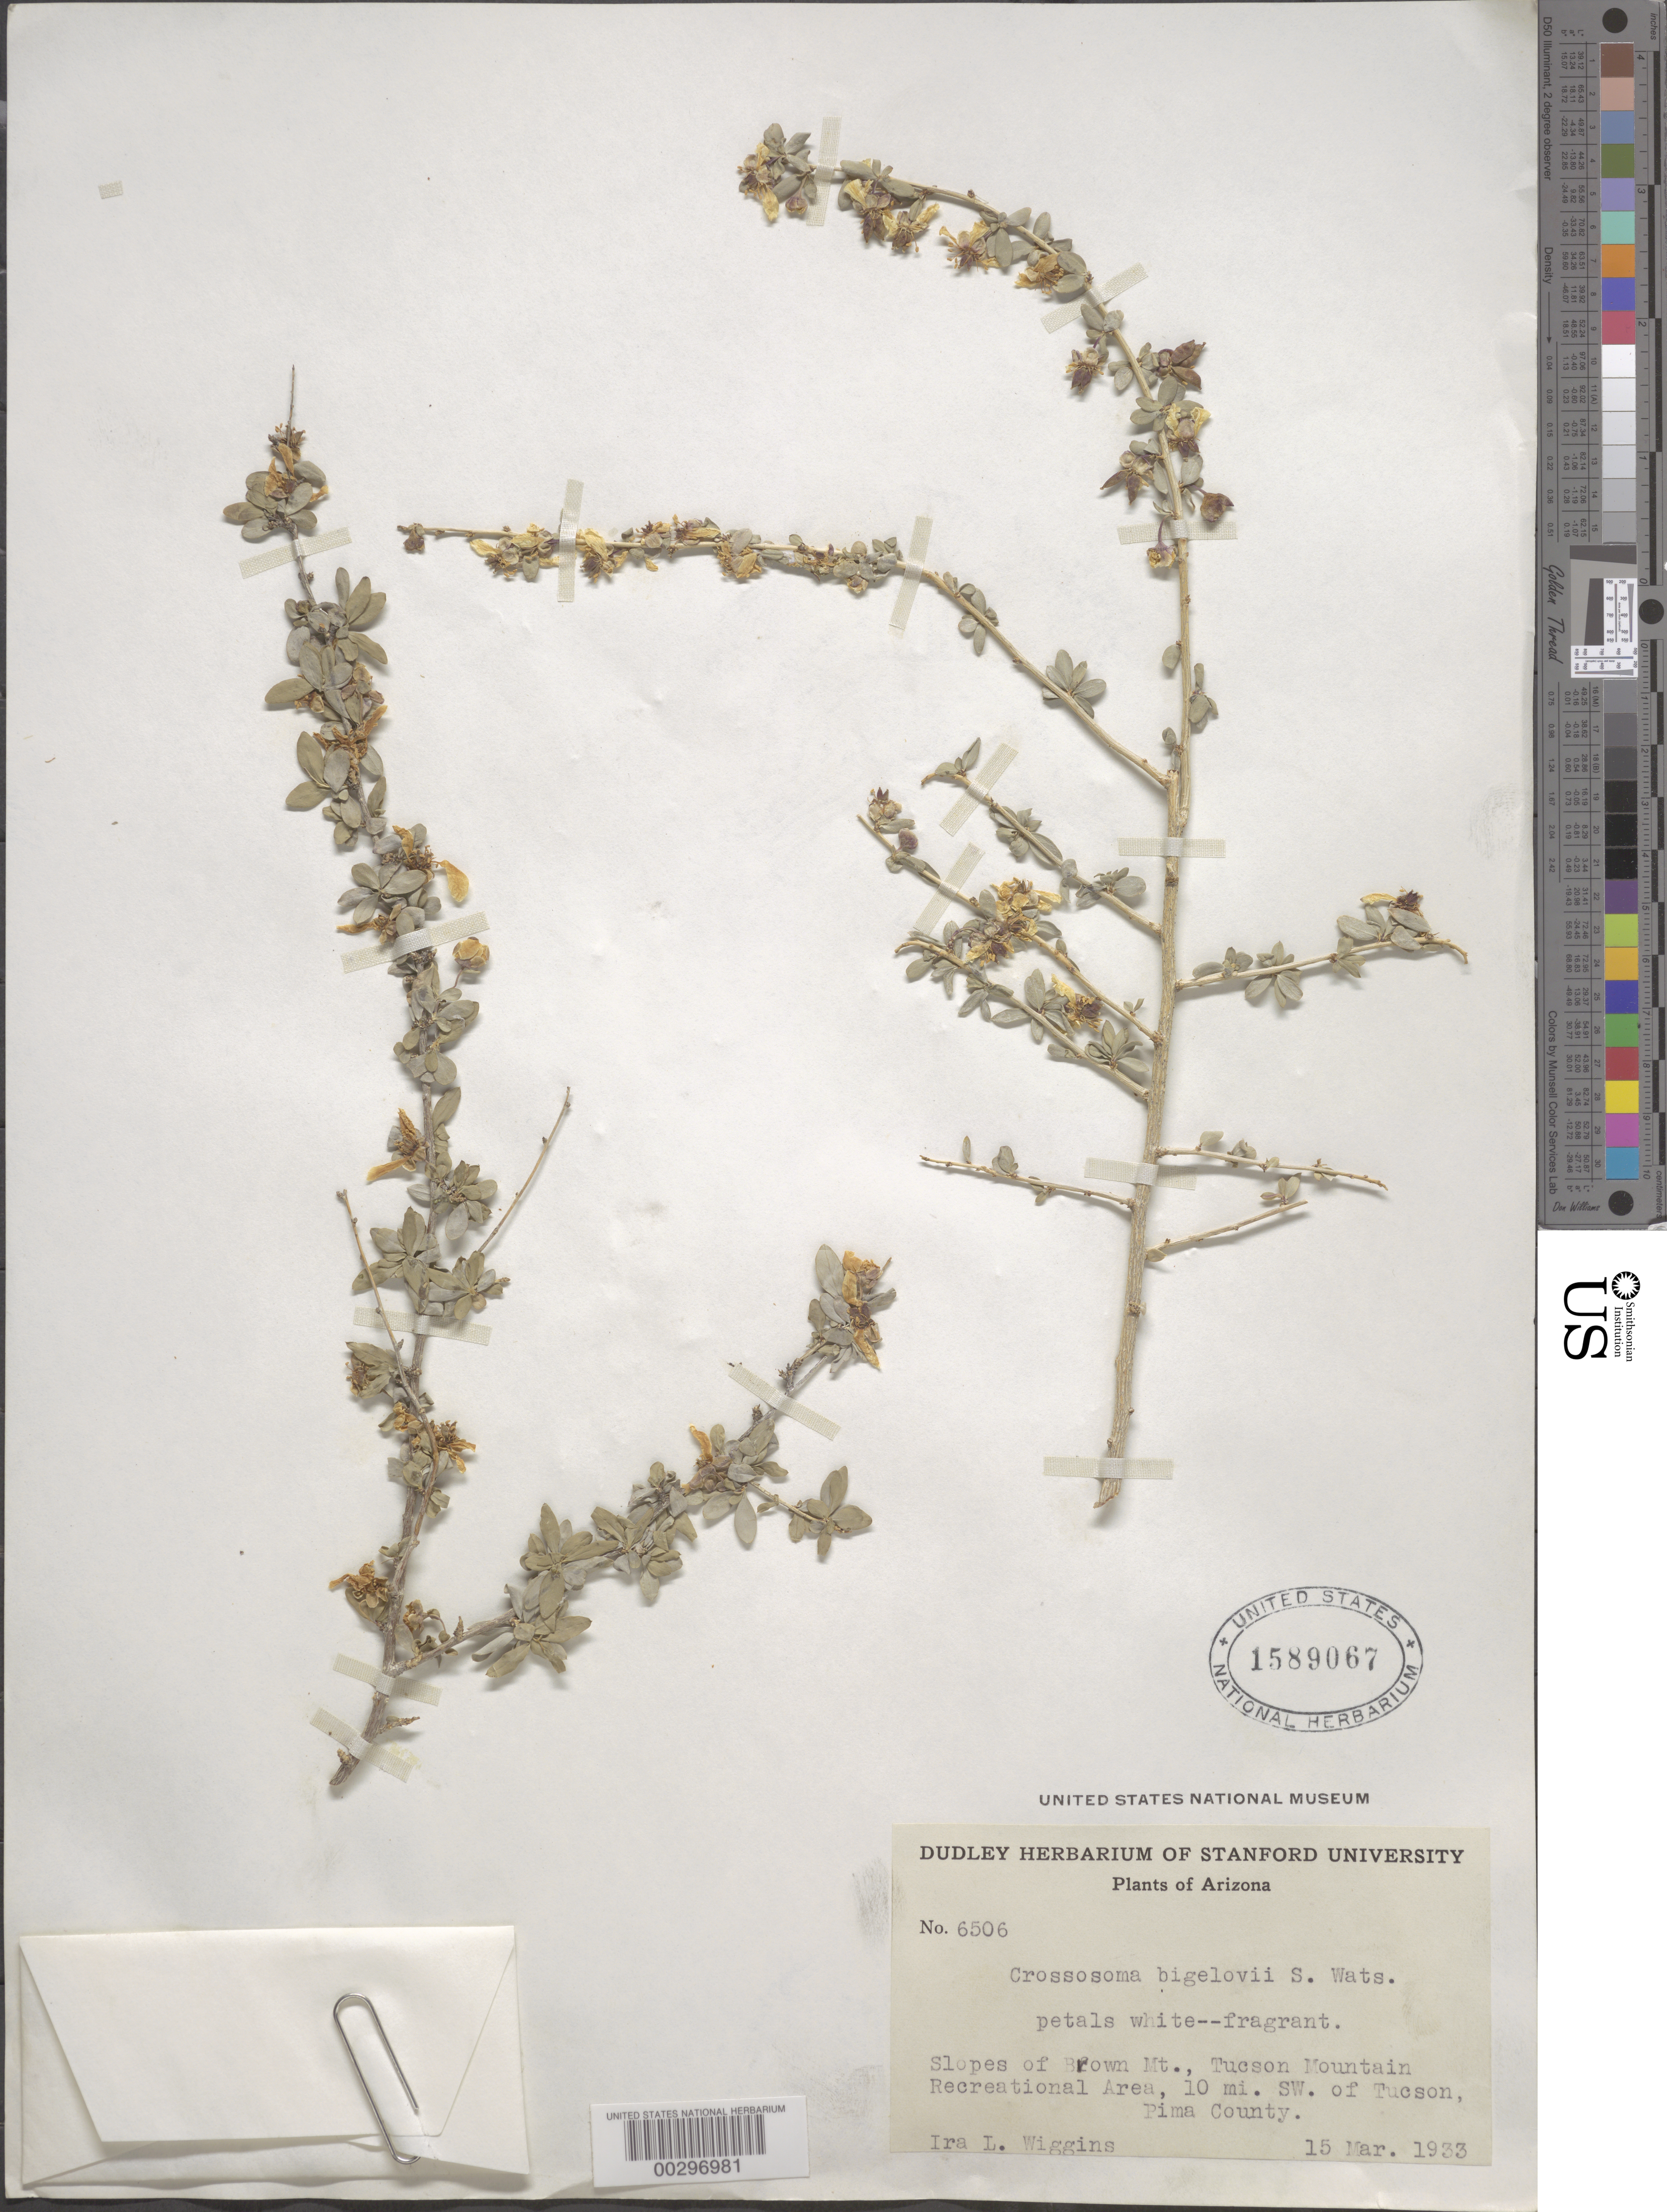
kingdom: Plantae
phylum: Tracheophyta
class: Magnoliopsida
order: Crossosomatales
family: Crossosomataceae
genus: Crossosoma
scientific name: Crossosoma bigelovii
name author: S. Watson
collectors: I. L. Wiggins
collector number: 6506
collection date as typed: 15 Mar 1933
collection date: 1933-03-15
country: United States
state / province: Arizona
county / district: Pima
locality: Sw of tucson, tucson mountain recreational area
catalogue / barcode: US 1589067